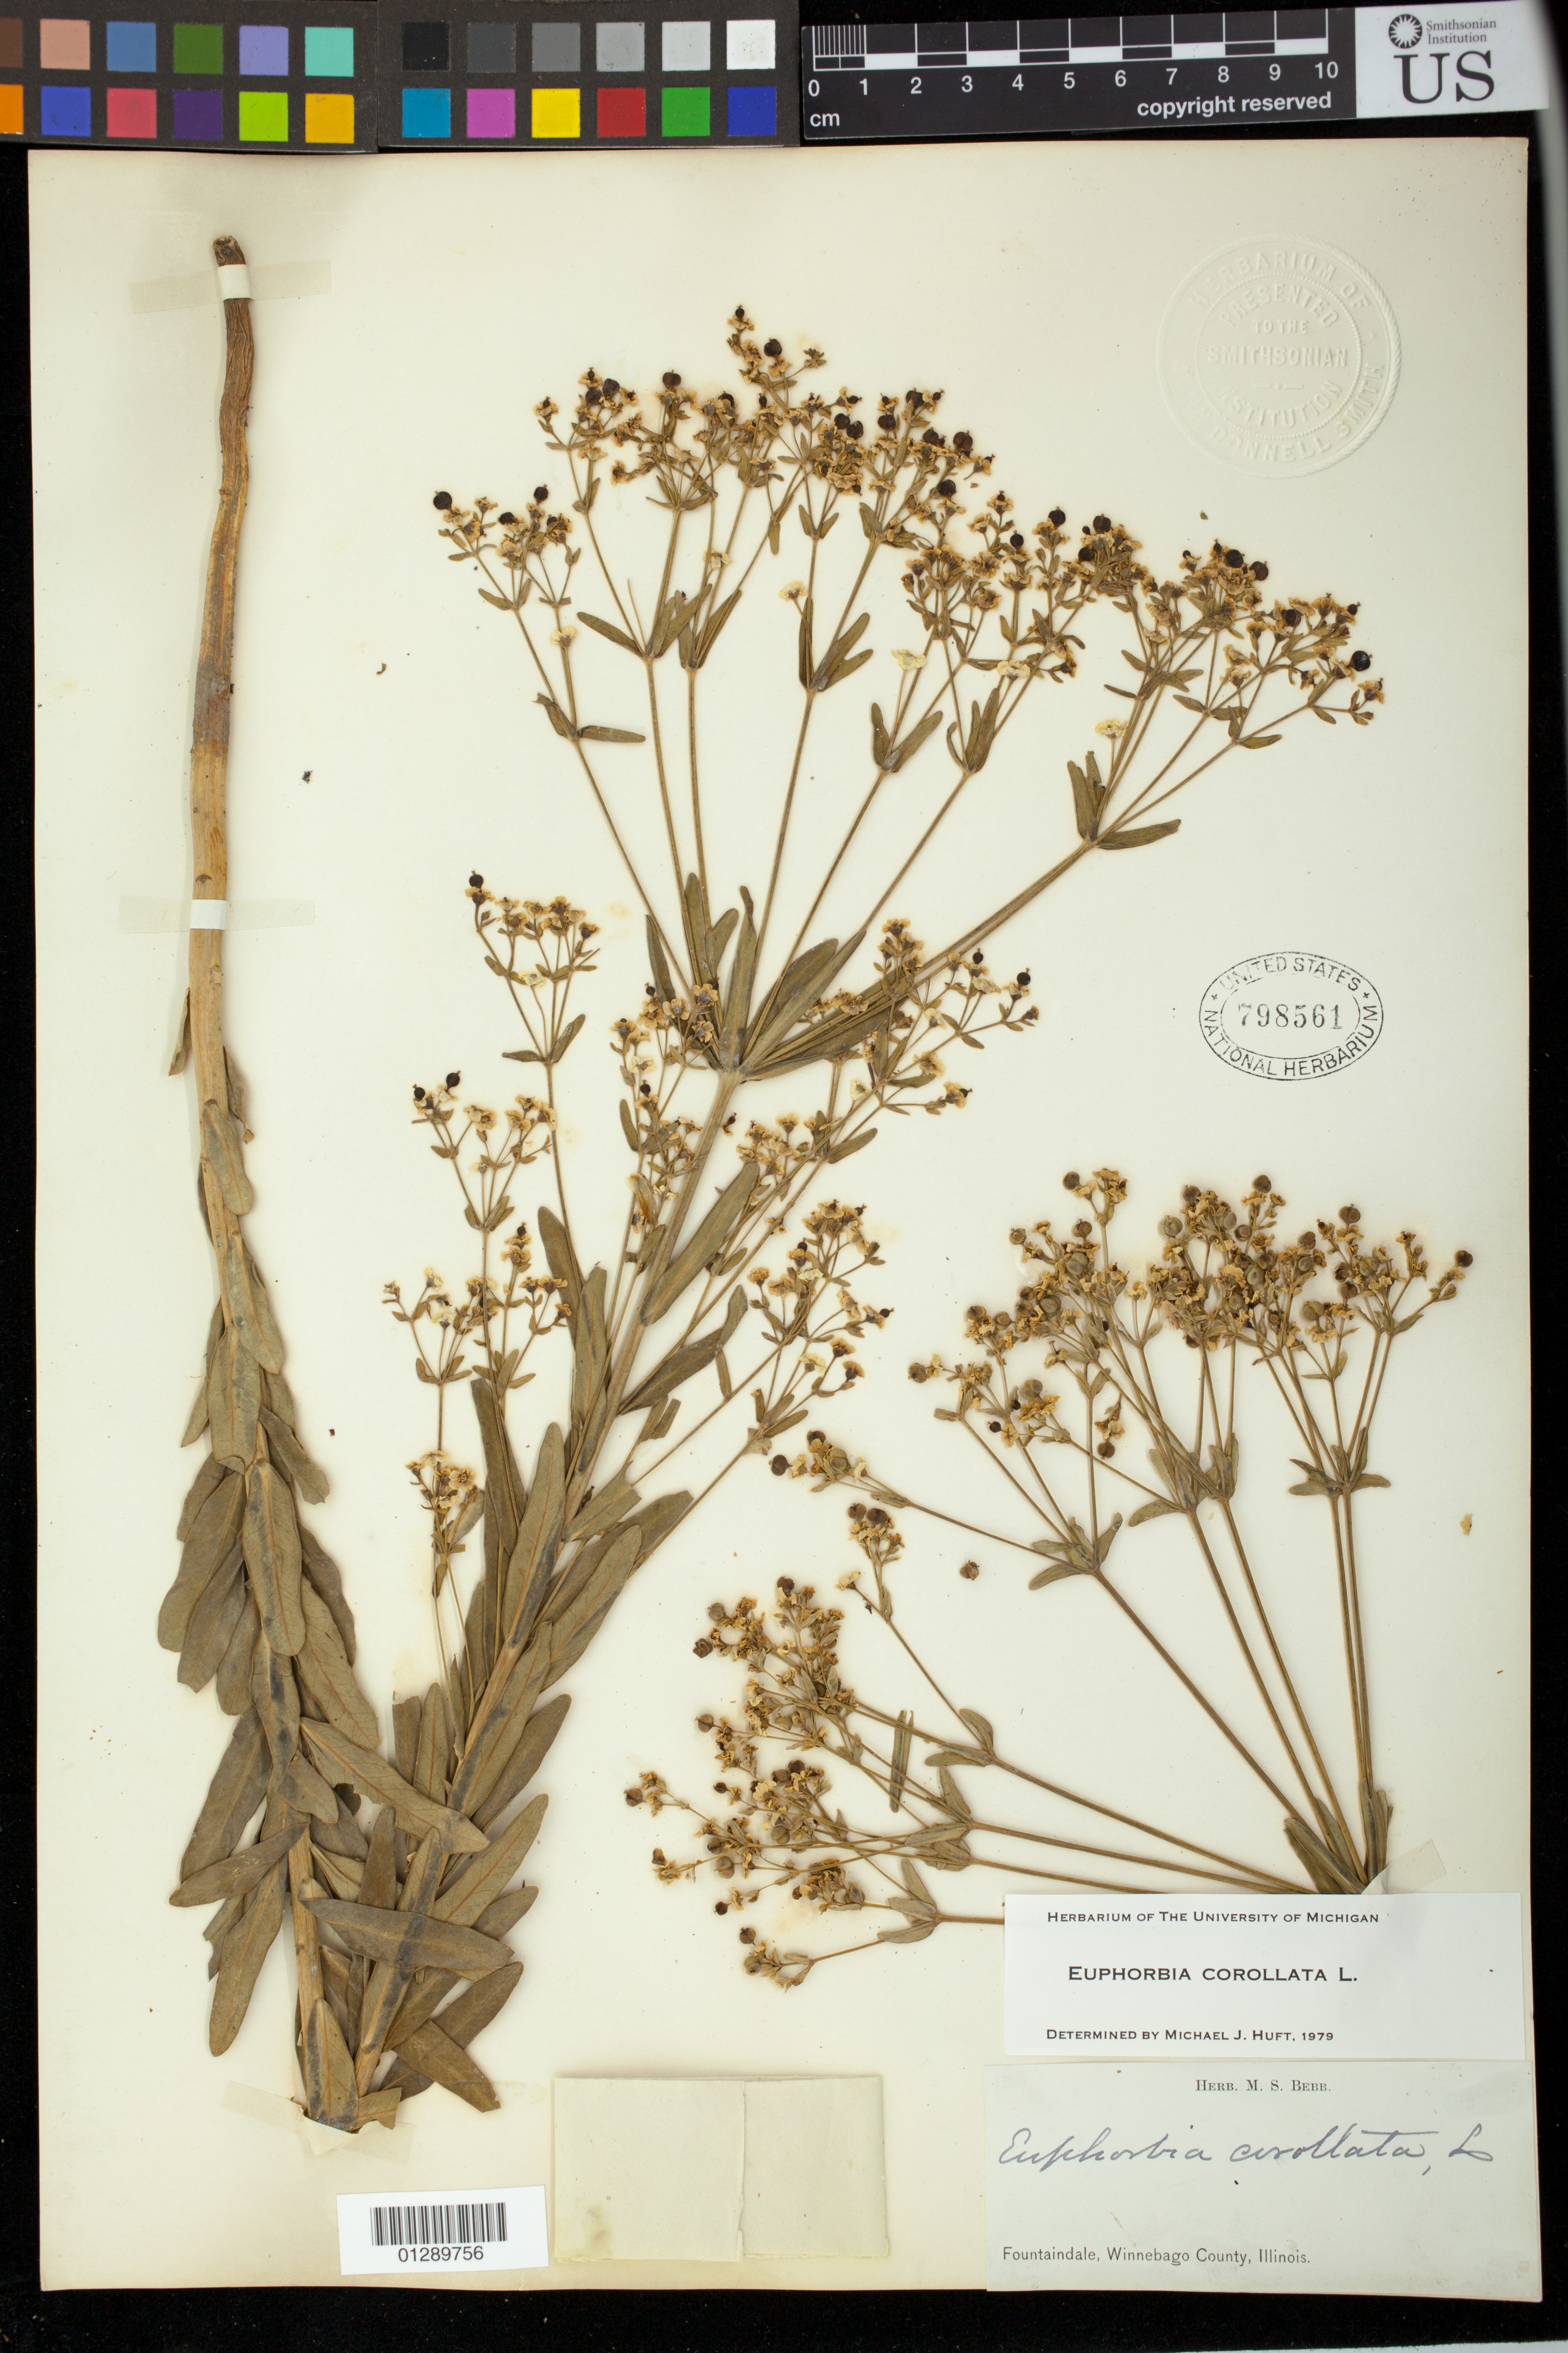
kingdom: Plantae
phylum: Tracheophyta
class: Magnoliopsida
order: Malpighiales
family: Euphorbiaceae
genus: Euphorbia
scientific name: Euphorbia corollata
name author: L.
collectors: M. Bebb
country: United States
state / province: Illinois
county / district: Winnebago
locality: Fountaindale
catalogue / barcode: US 798561